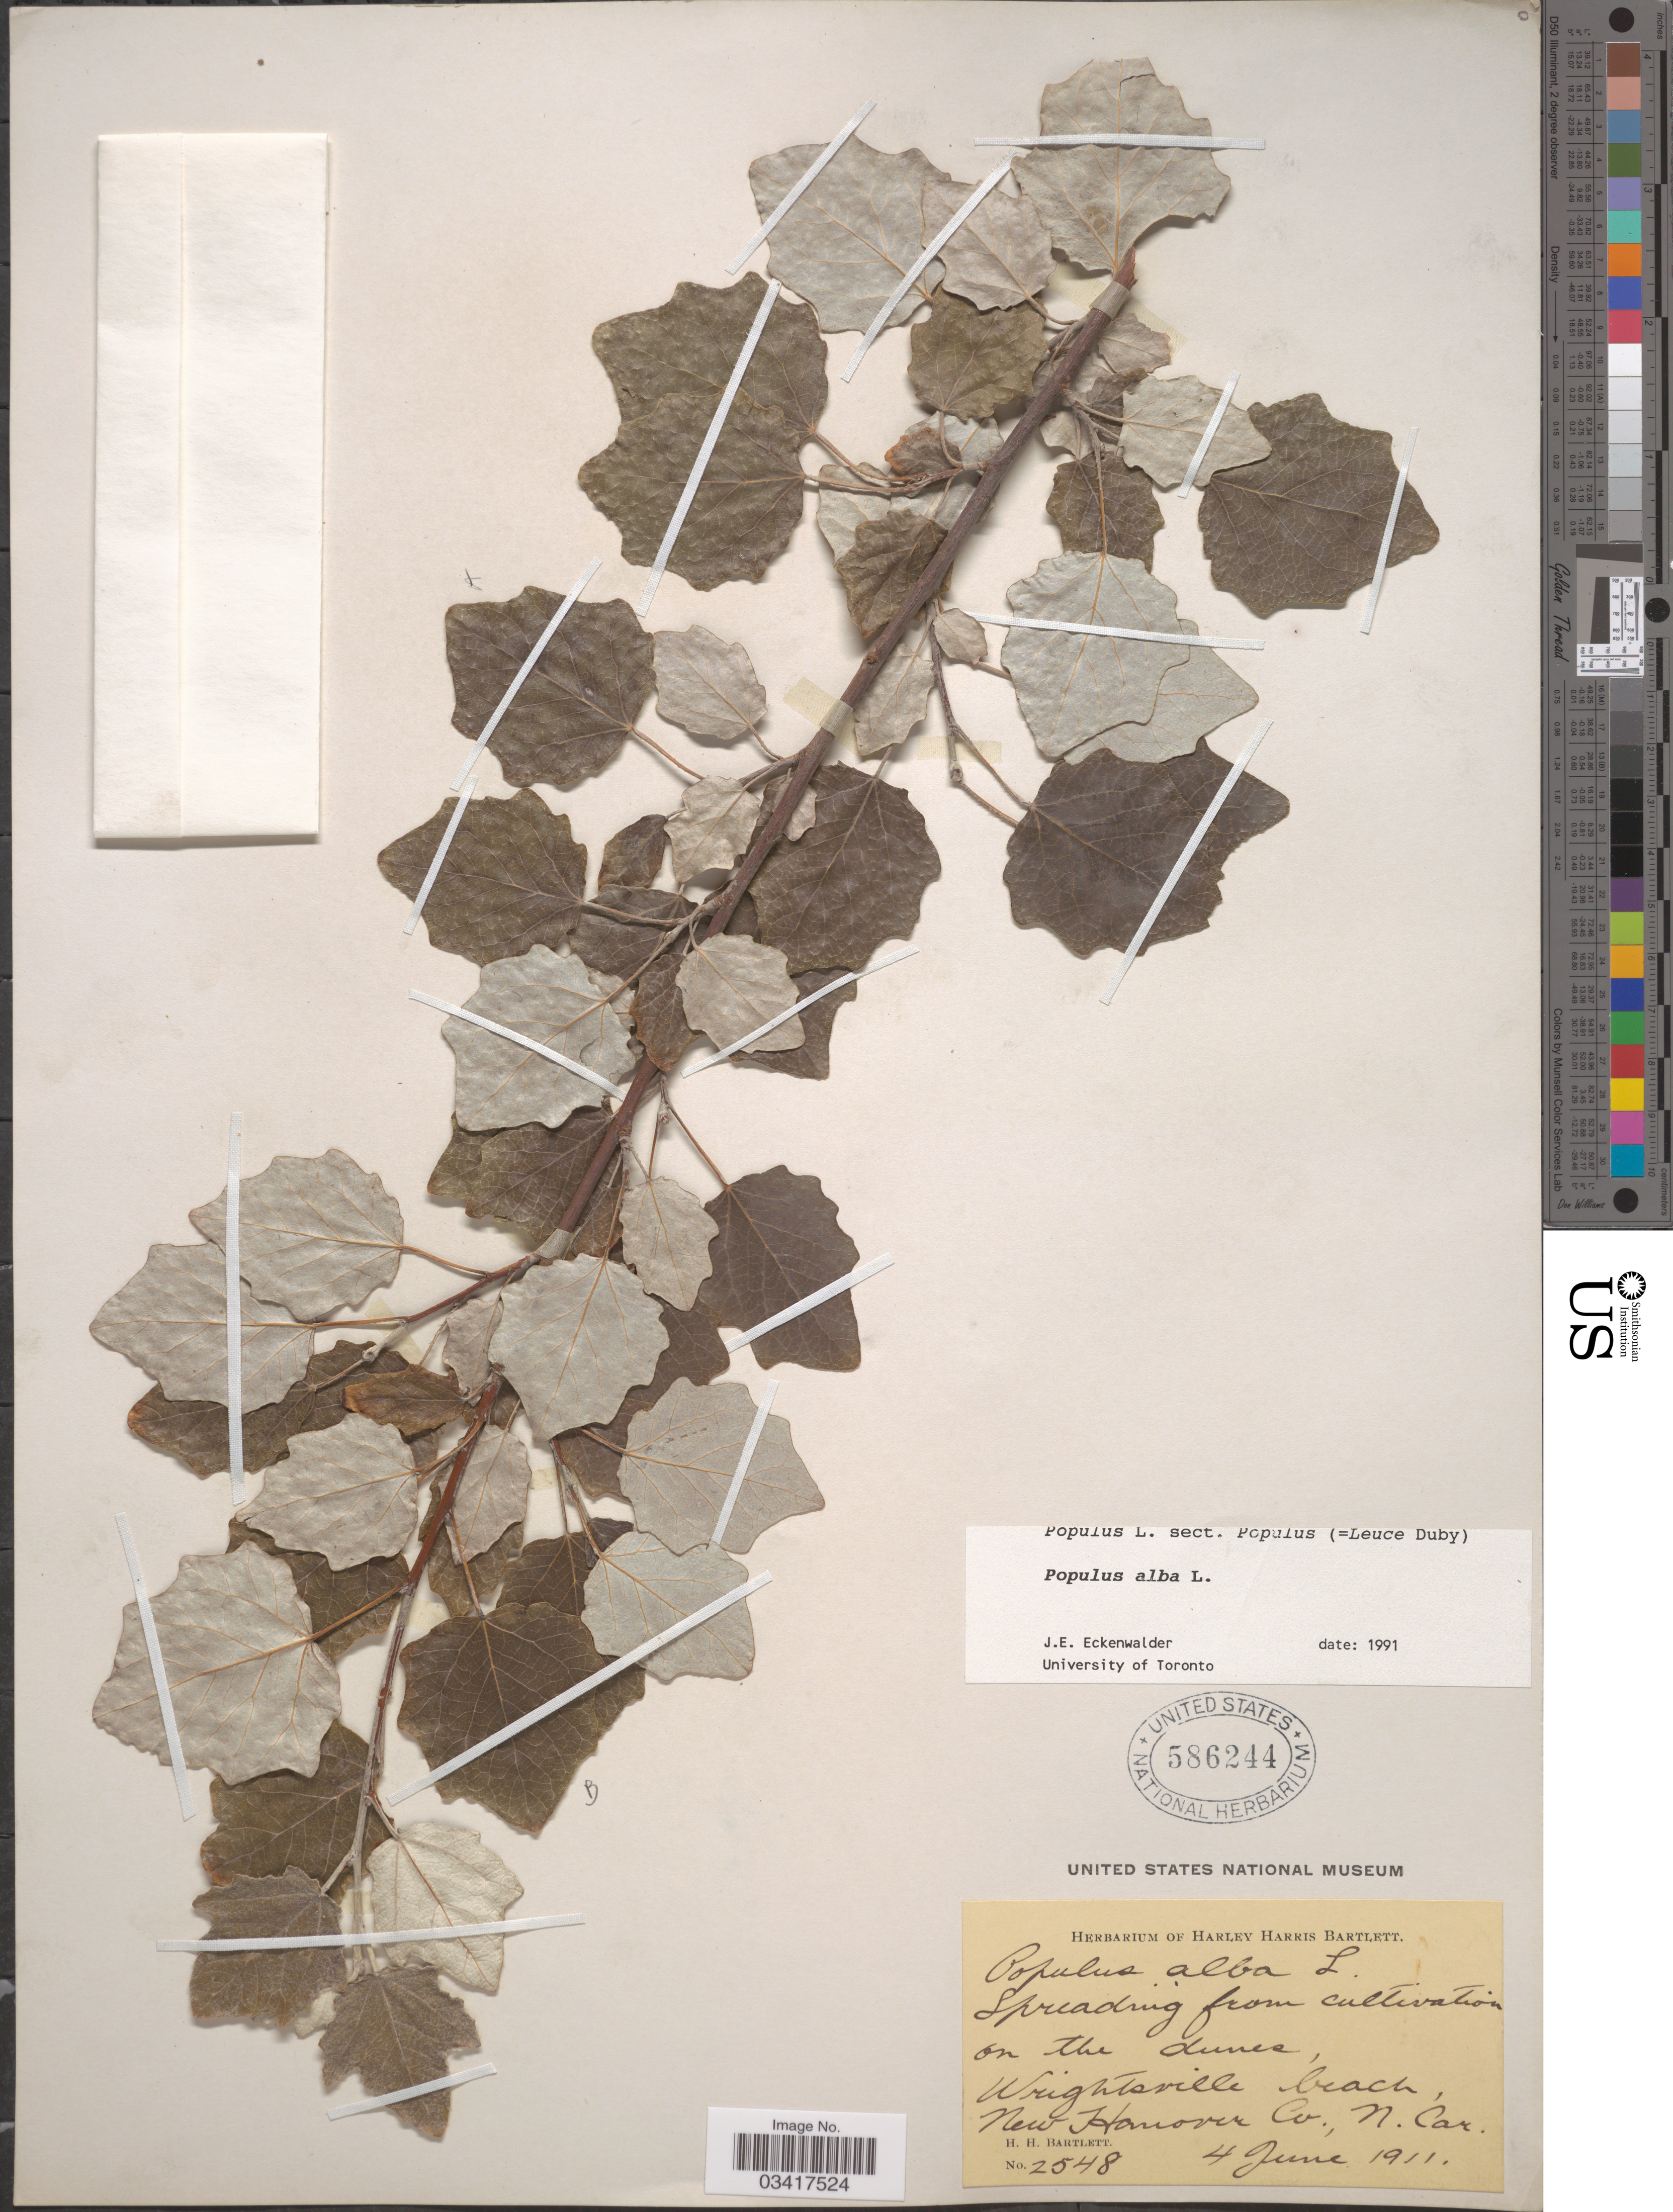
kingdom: Plantae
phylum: Tracheophyta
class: Magnoliopsida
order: Malpighiales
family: Salicaceae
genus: Populus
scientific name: Populus alba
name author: L.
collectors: H. H. Bartlett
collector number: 2548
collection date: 1911-06-04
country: United States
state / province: North Carolina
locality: Wrightsville beach, New Hanover Co.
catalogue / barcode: US 586244